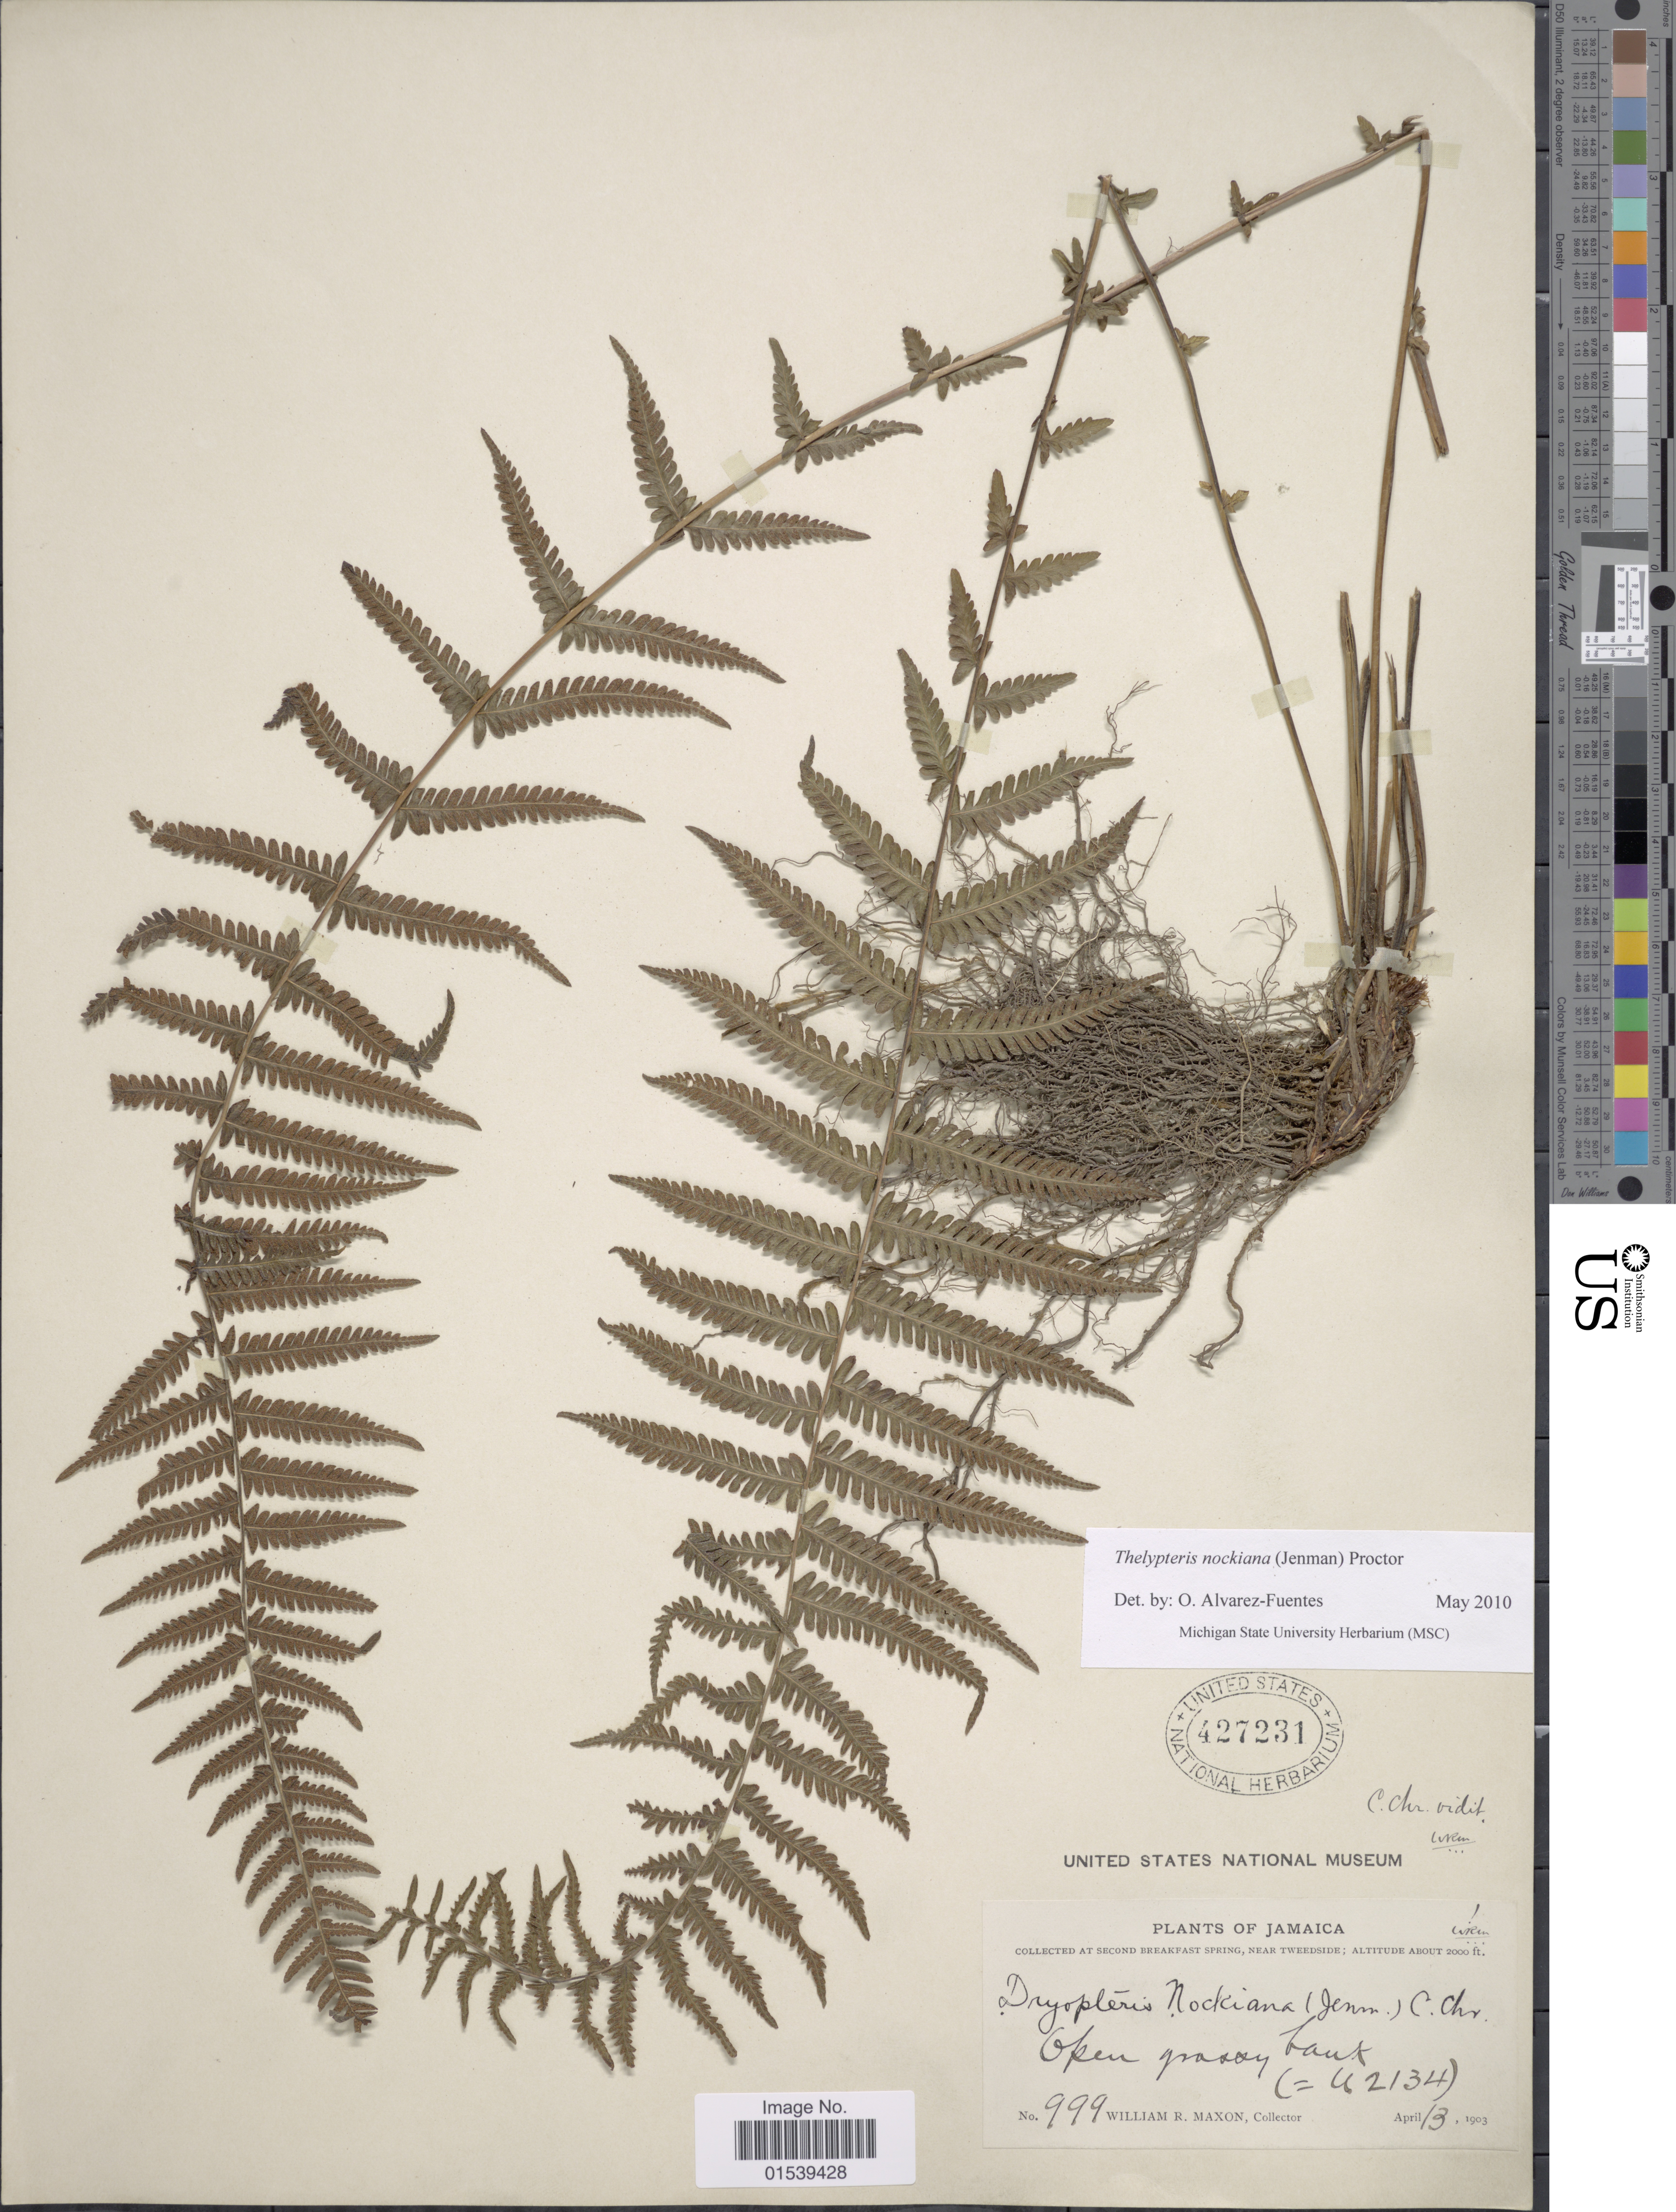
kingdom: Plantae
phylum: Tracheophyta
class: Polypodiopsida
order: Polypodiales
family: Thelypteridaceae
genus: Amauropelta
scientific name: Amauropelta nockiana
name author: (Jenman) Pic. Serm.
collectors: W. R. Maxon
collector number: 999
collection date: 1903-04-13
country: Jamaica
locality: Second Breakfast Spring, near Tweedside, open grassy bank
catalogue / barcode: US 427231